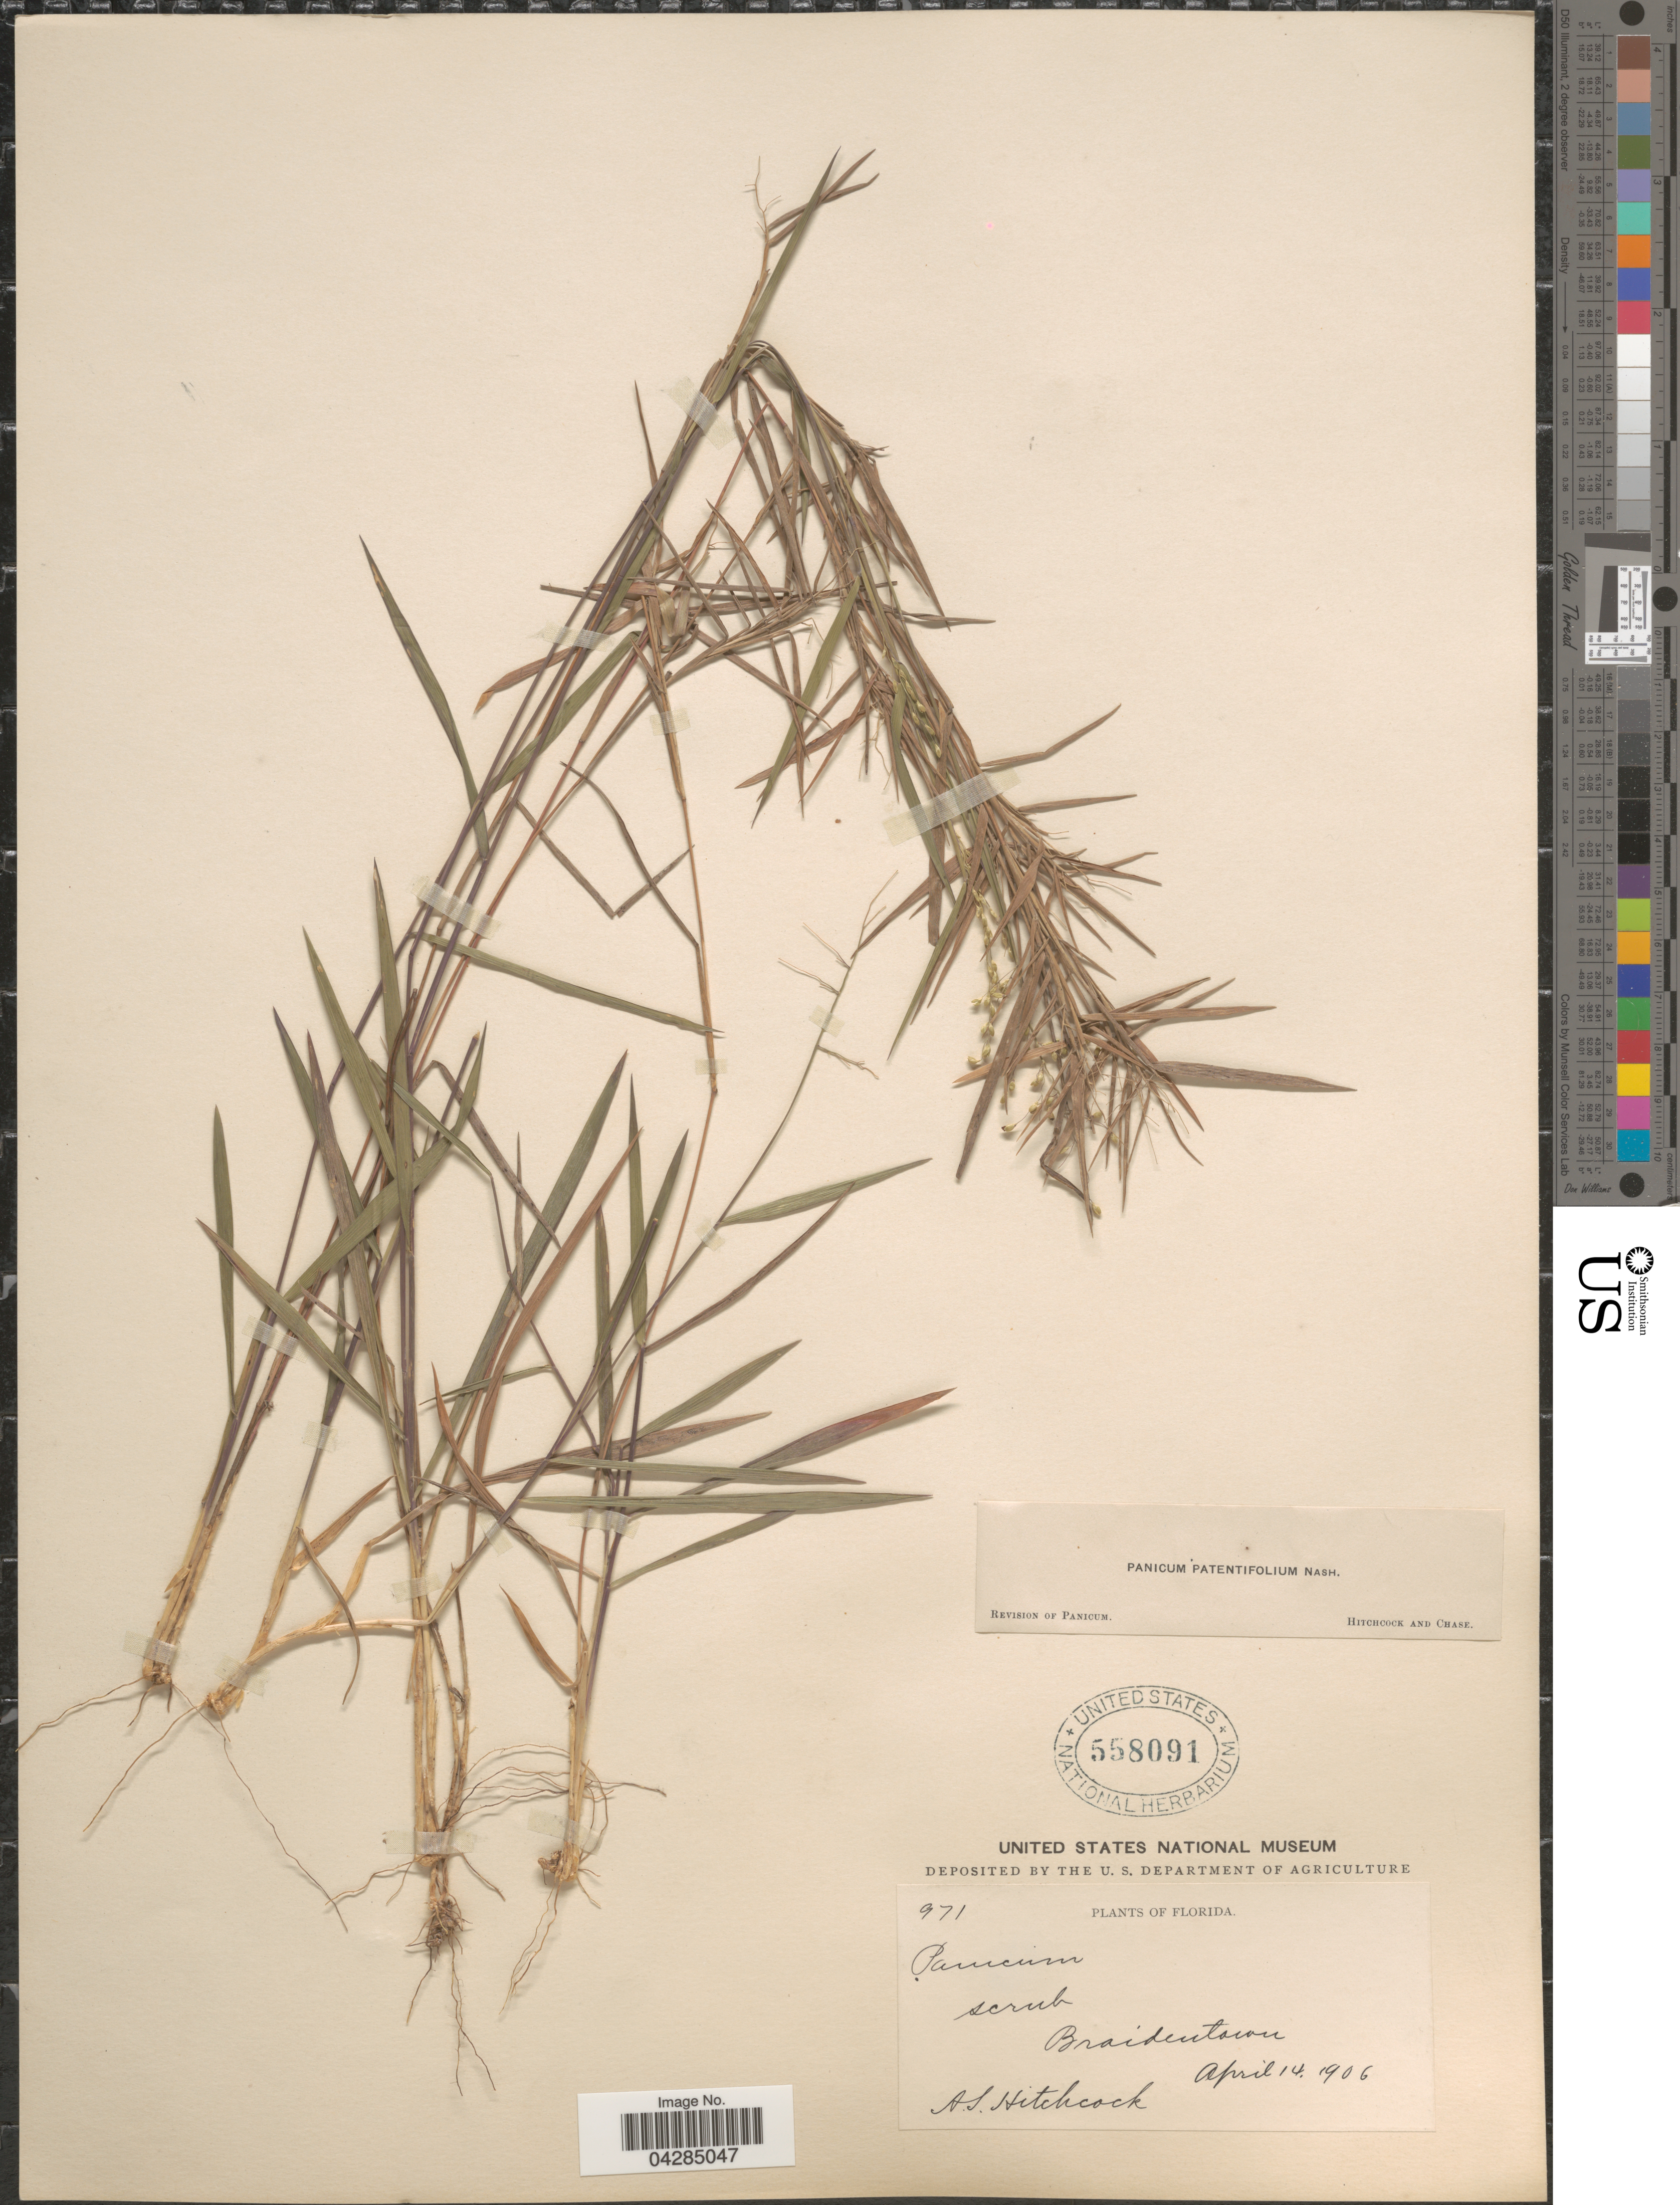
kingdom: Plantae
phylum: Tracheophyta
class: Liliopsida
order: Poales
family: Poaceae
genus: Dichanthelium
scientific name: Dichanthelium portoricense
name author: (Desv. ex Ham.) B.F. Hansen & Wunderlin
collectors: A. S. Hitchcock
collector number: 971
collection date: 1906-04-14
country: United States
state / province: Florida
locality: Braidentown.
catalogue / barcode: US 558091